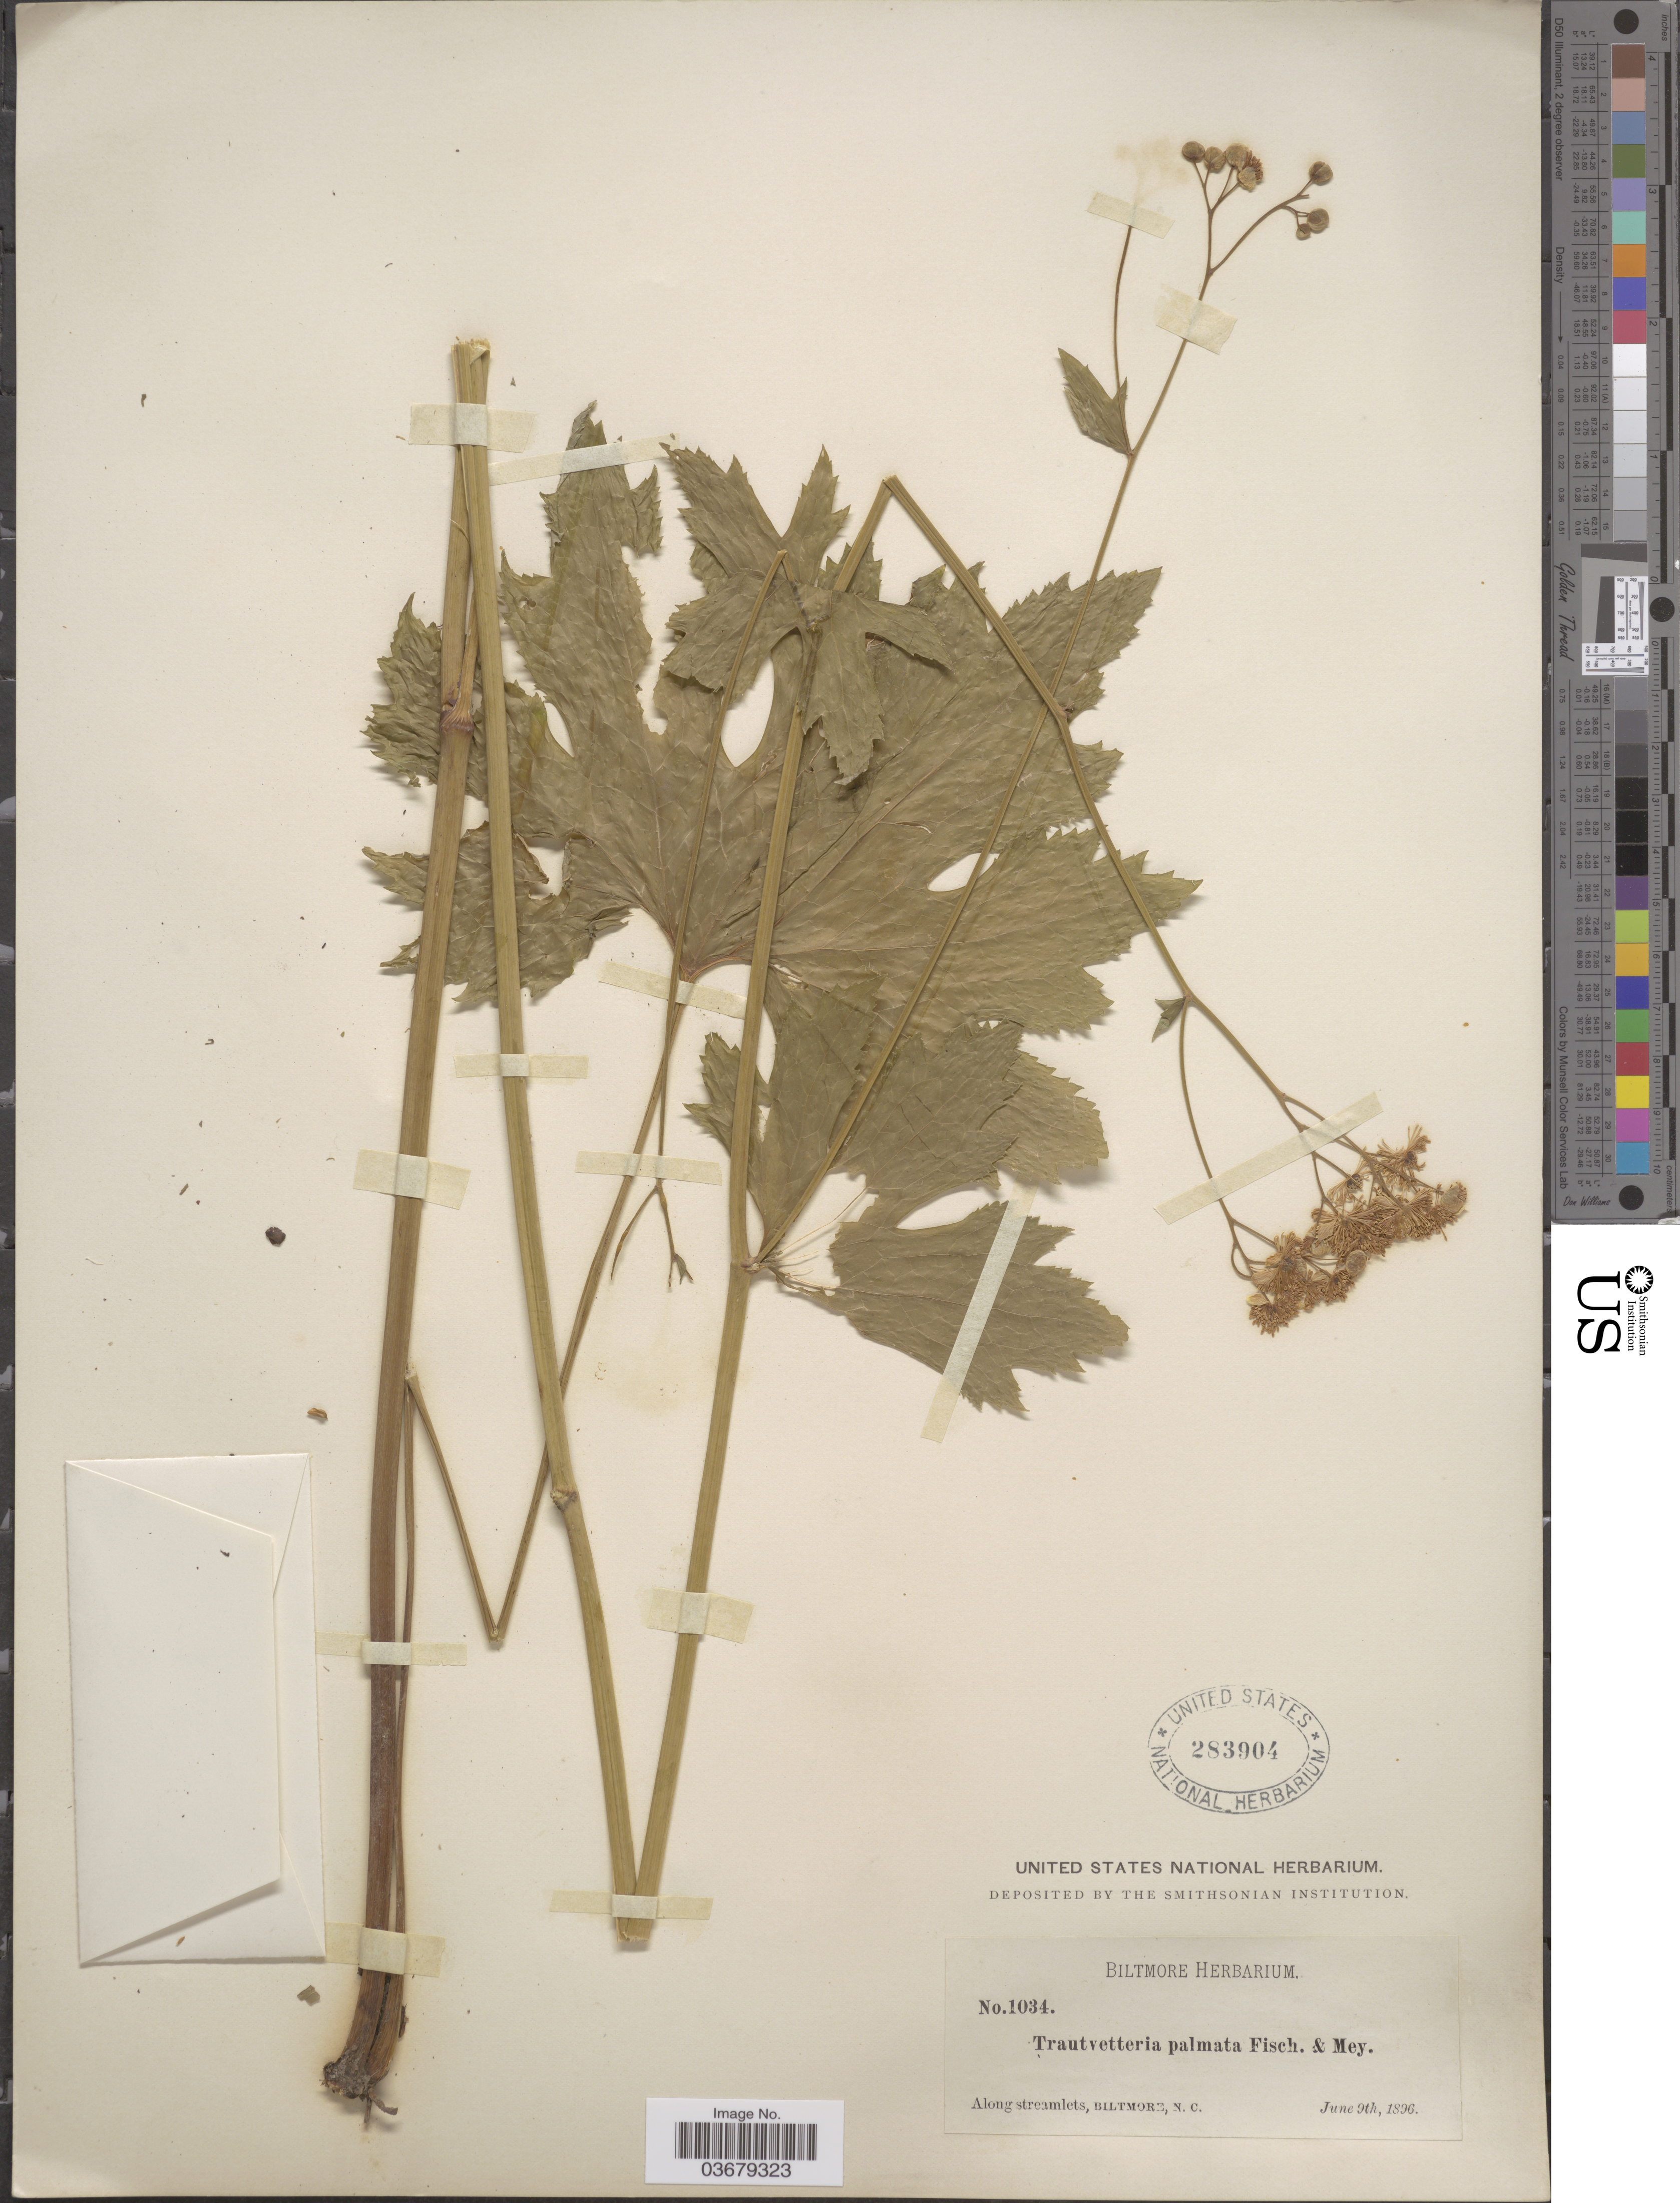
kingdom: Plantae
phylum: Tracheophyta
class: Magnoliopsida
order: Ranunculales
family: Ranunculaceae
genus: Trautvetteria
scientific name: Trautvetteria caroliniensis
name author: (Walter) Vail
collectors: ex herb. Biltmore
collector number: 1034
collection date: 1896-06-09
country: United States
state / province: North Carolina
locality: Along streamlets, Biltmore.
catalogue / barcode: US 283904